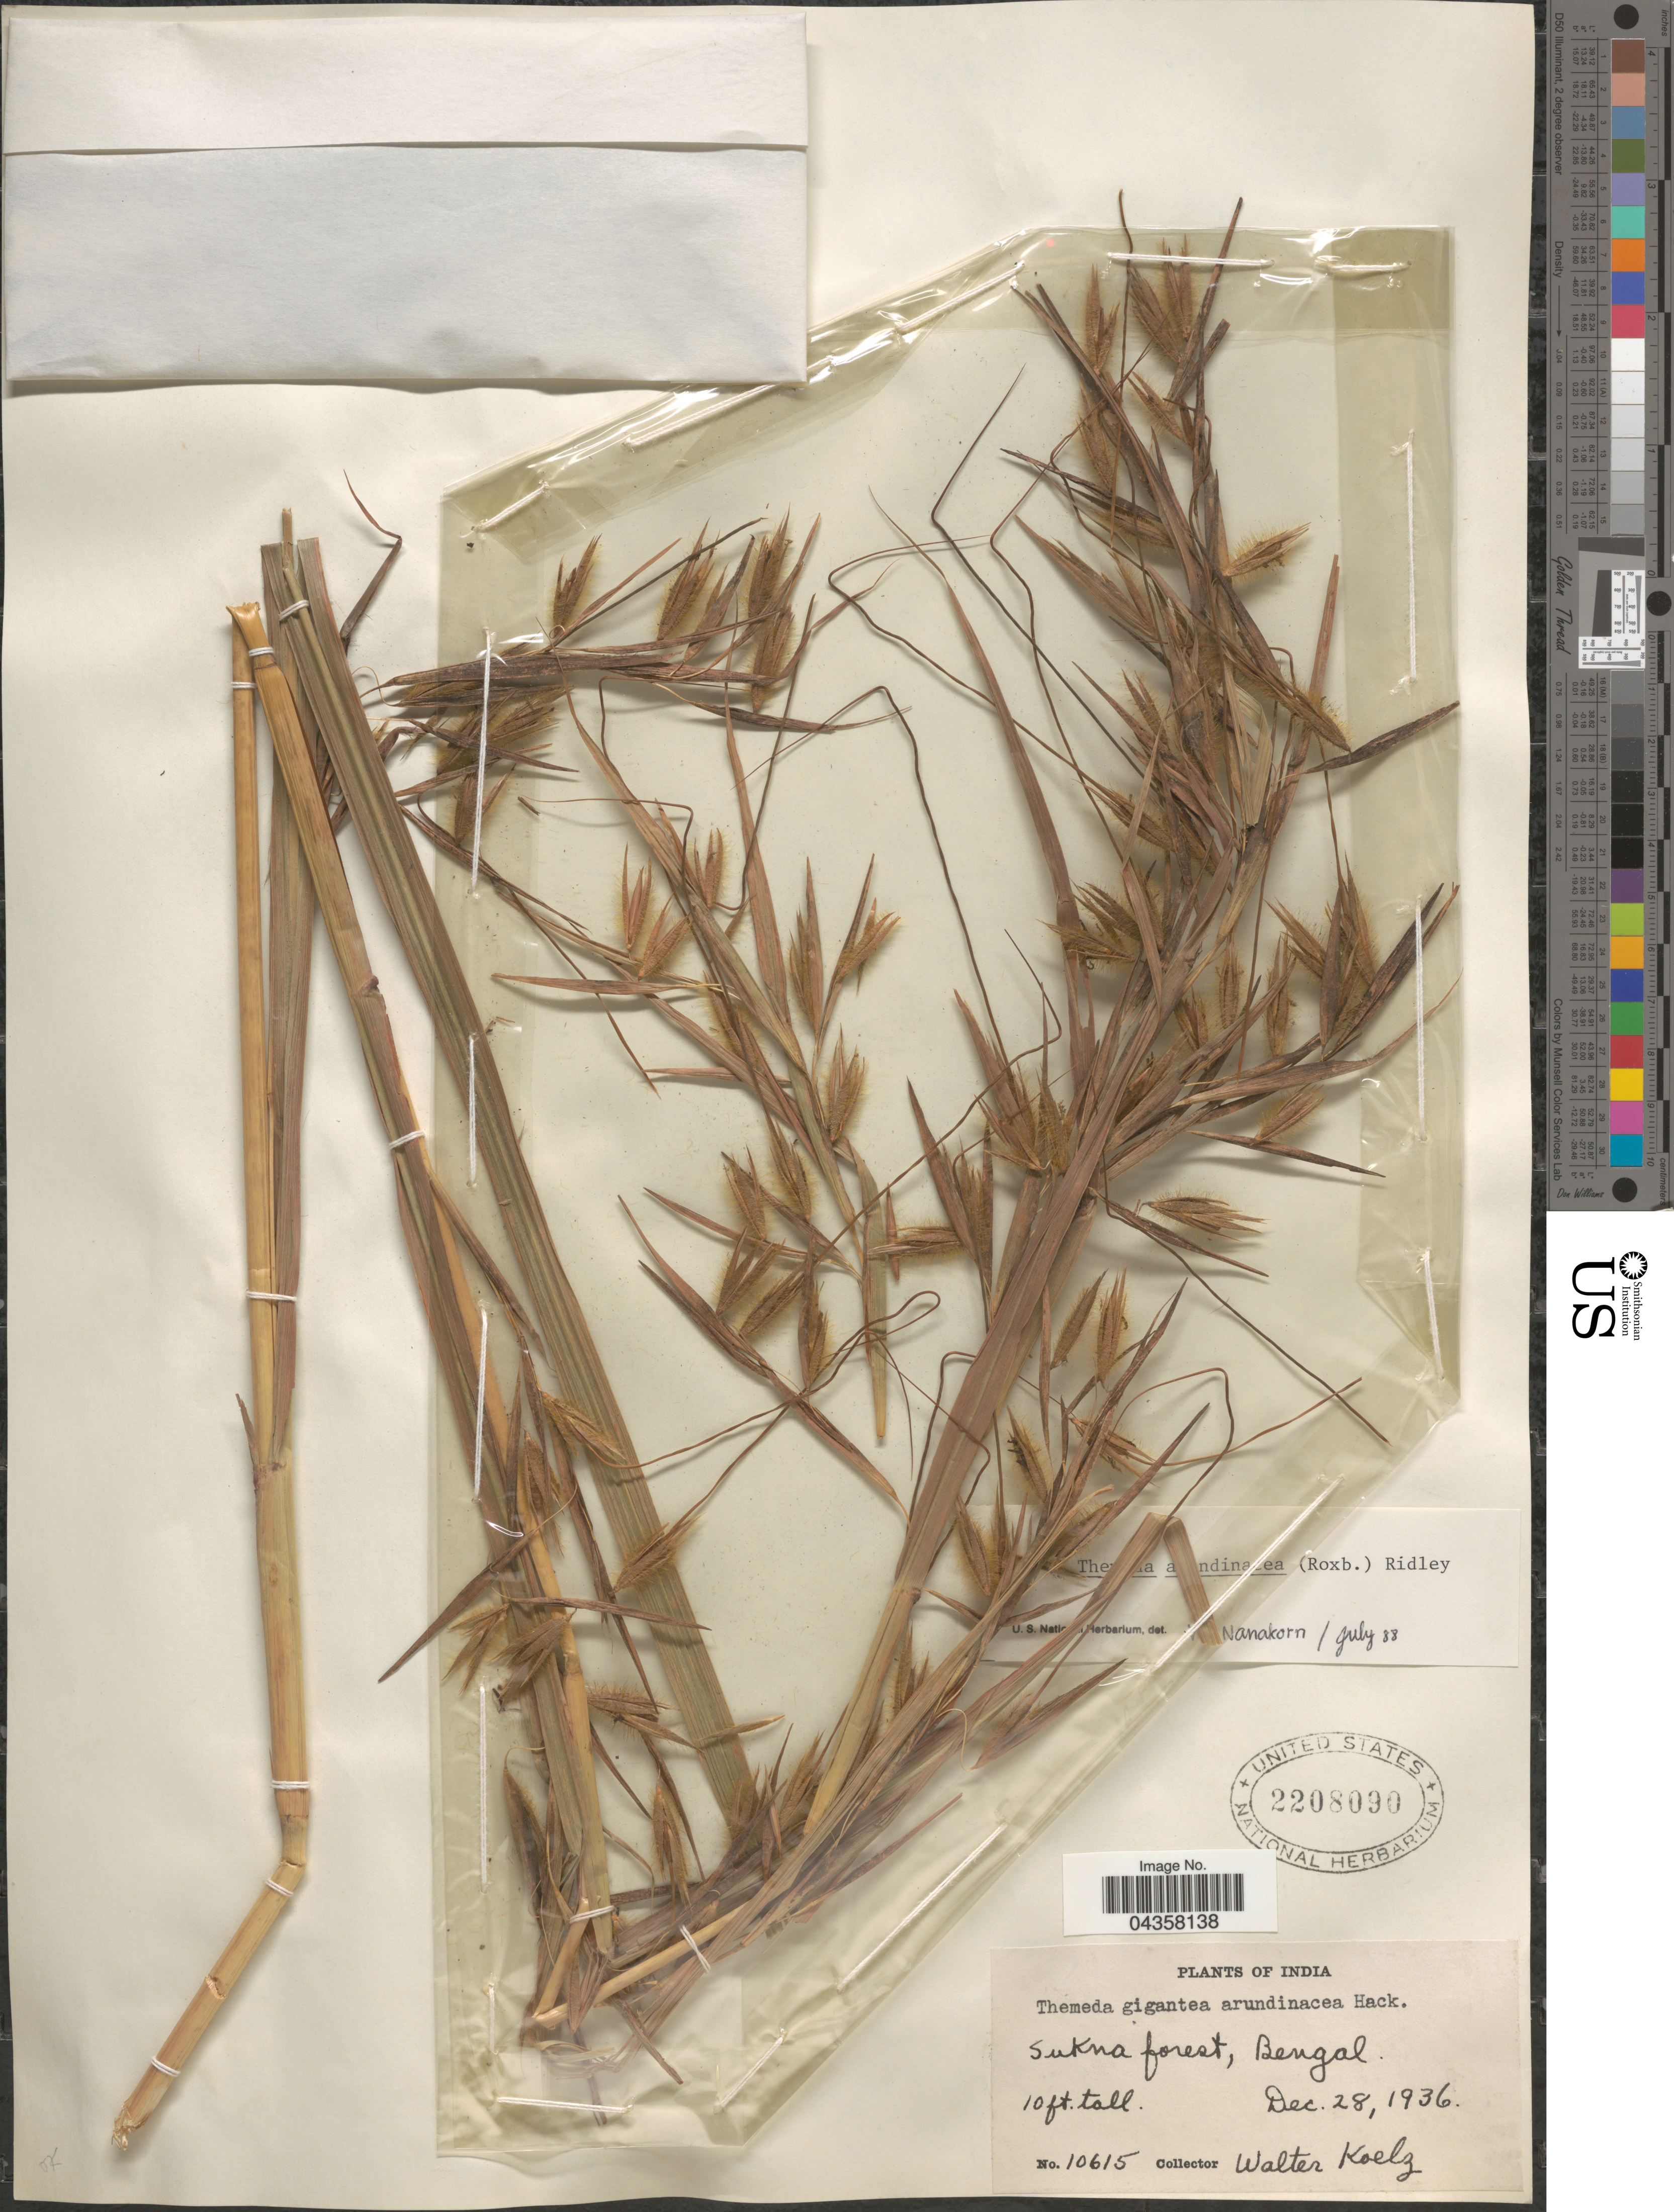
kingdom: Plantae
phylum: Tracheophyta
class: Liliopsida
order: Poales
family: Poaceae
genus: Themeda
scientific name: Themeda arundinacea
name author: (Roxb.) Ridl.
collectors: W. N. Koelz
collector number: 10615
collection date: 1936-12-28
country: India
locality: Sukna forest, Bengal.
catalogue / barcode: US 2208090